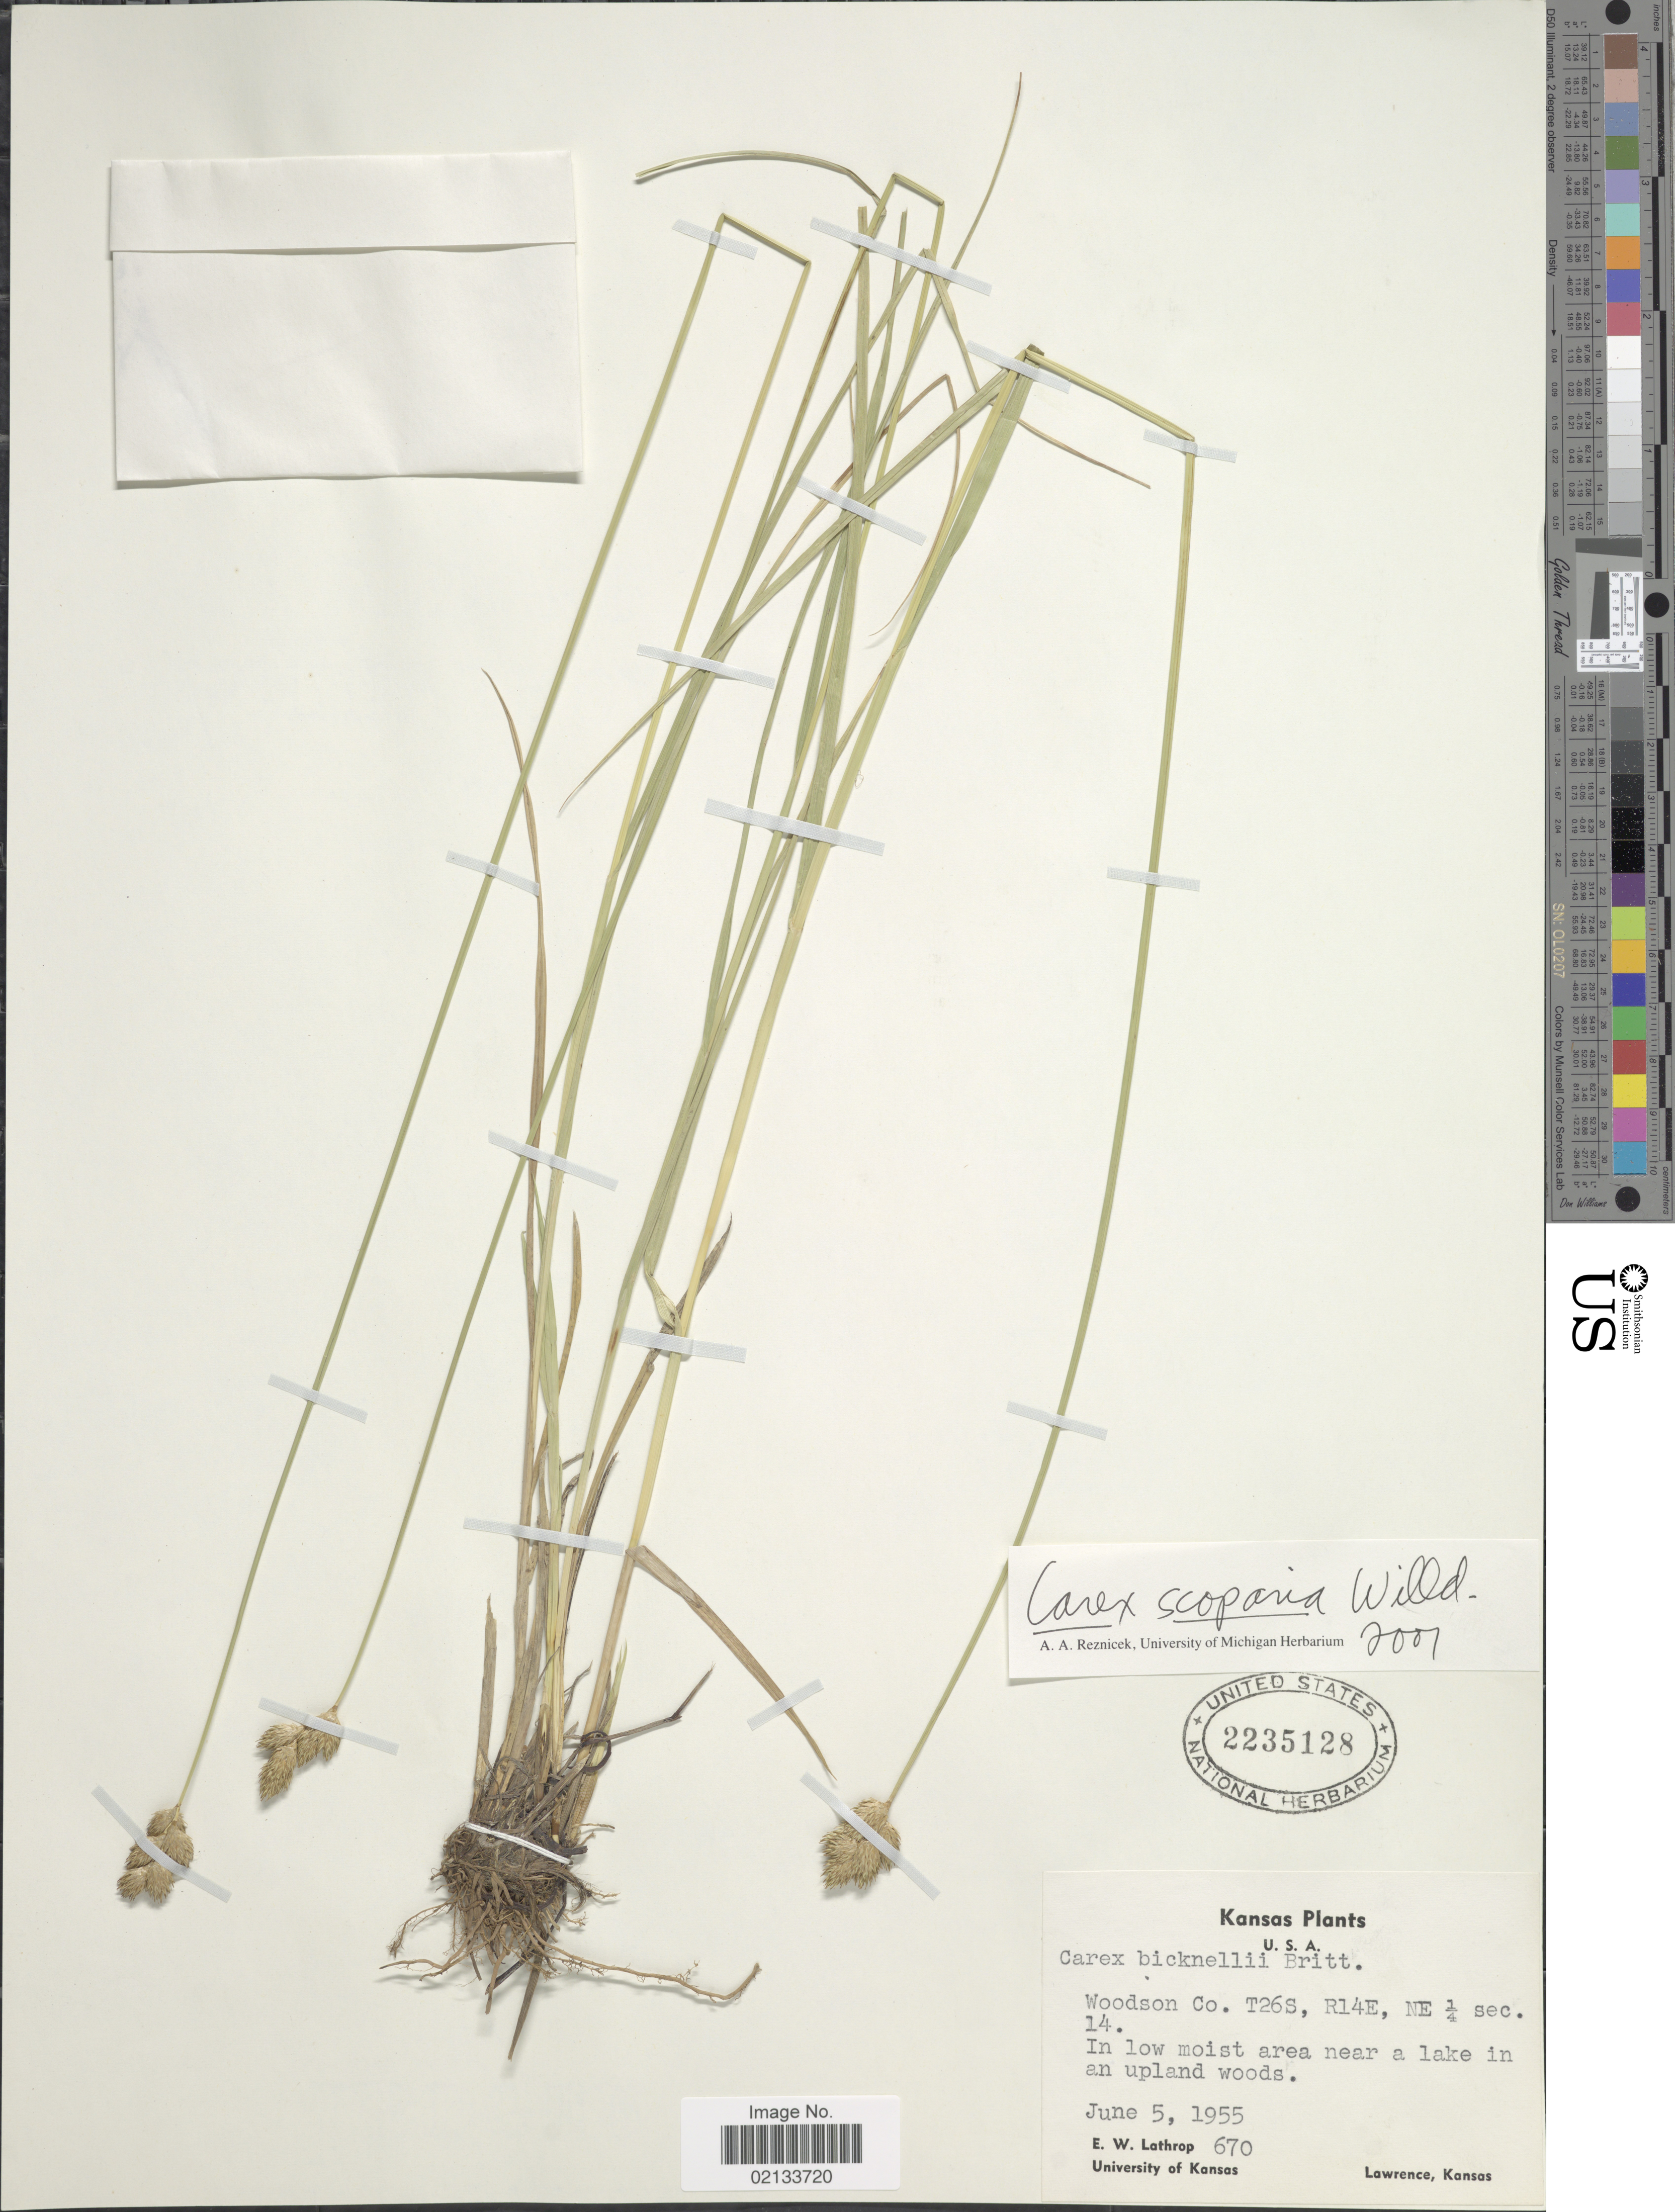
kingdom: Plantae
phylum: Tracheophyta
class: Liliopsida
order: Poales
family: Cyperaceae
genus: Carex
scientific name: Carex scoparia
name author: Schkuhr ex Willd.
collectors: E. W. Lathrop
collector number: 670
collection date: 1955-06-05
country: United States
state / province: Kansas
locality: Woodson Co. T26S, R14E, NE¼ sec. 14. In low moist area near a lake in an upland woods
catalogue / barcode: US 2235128